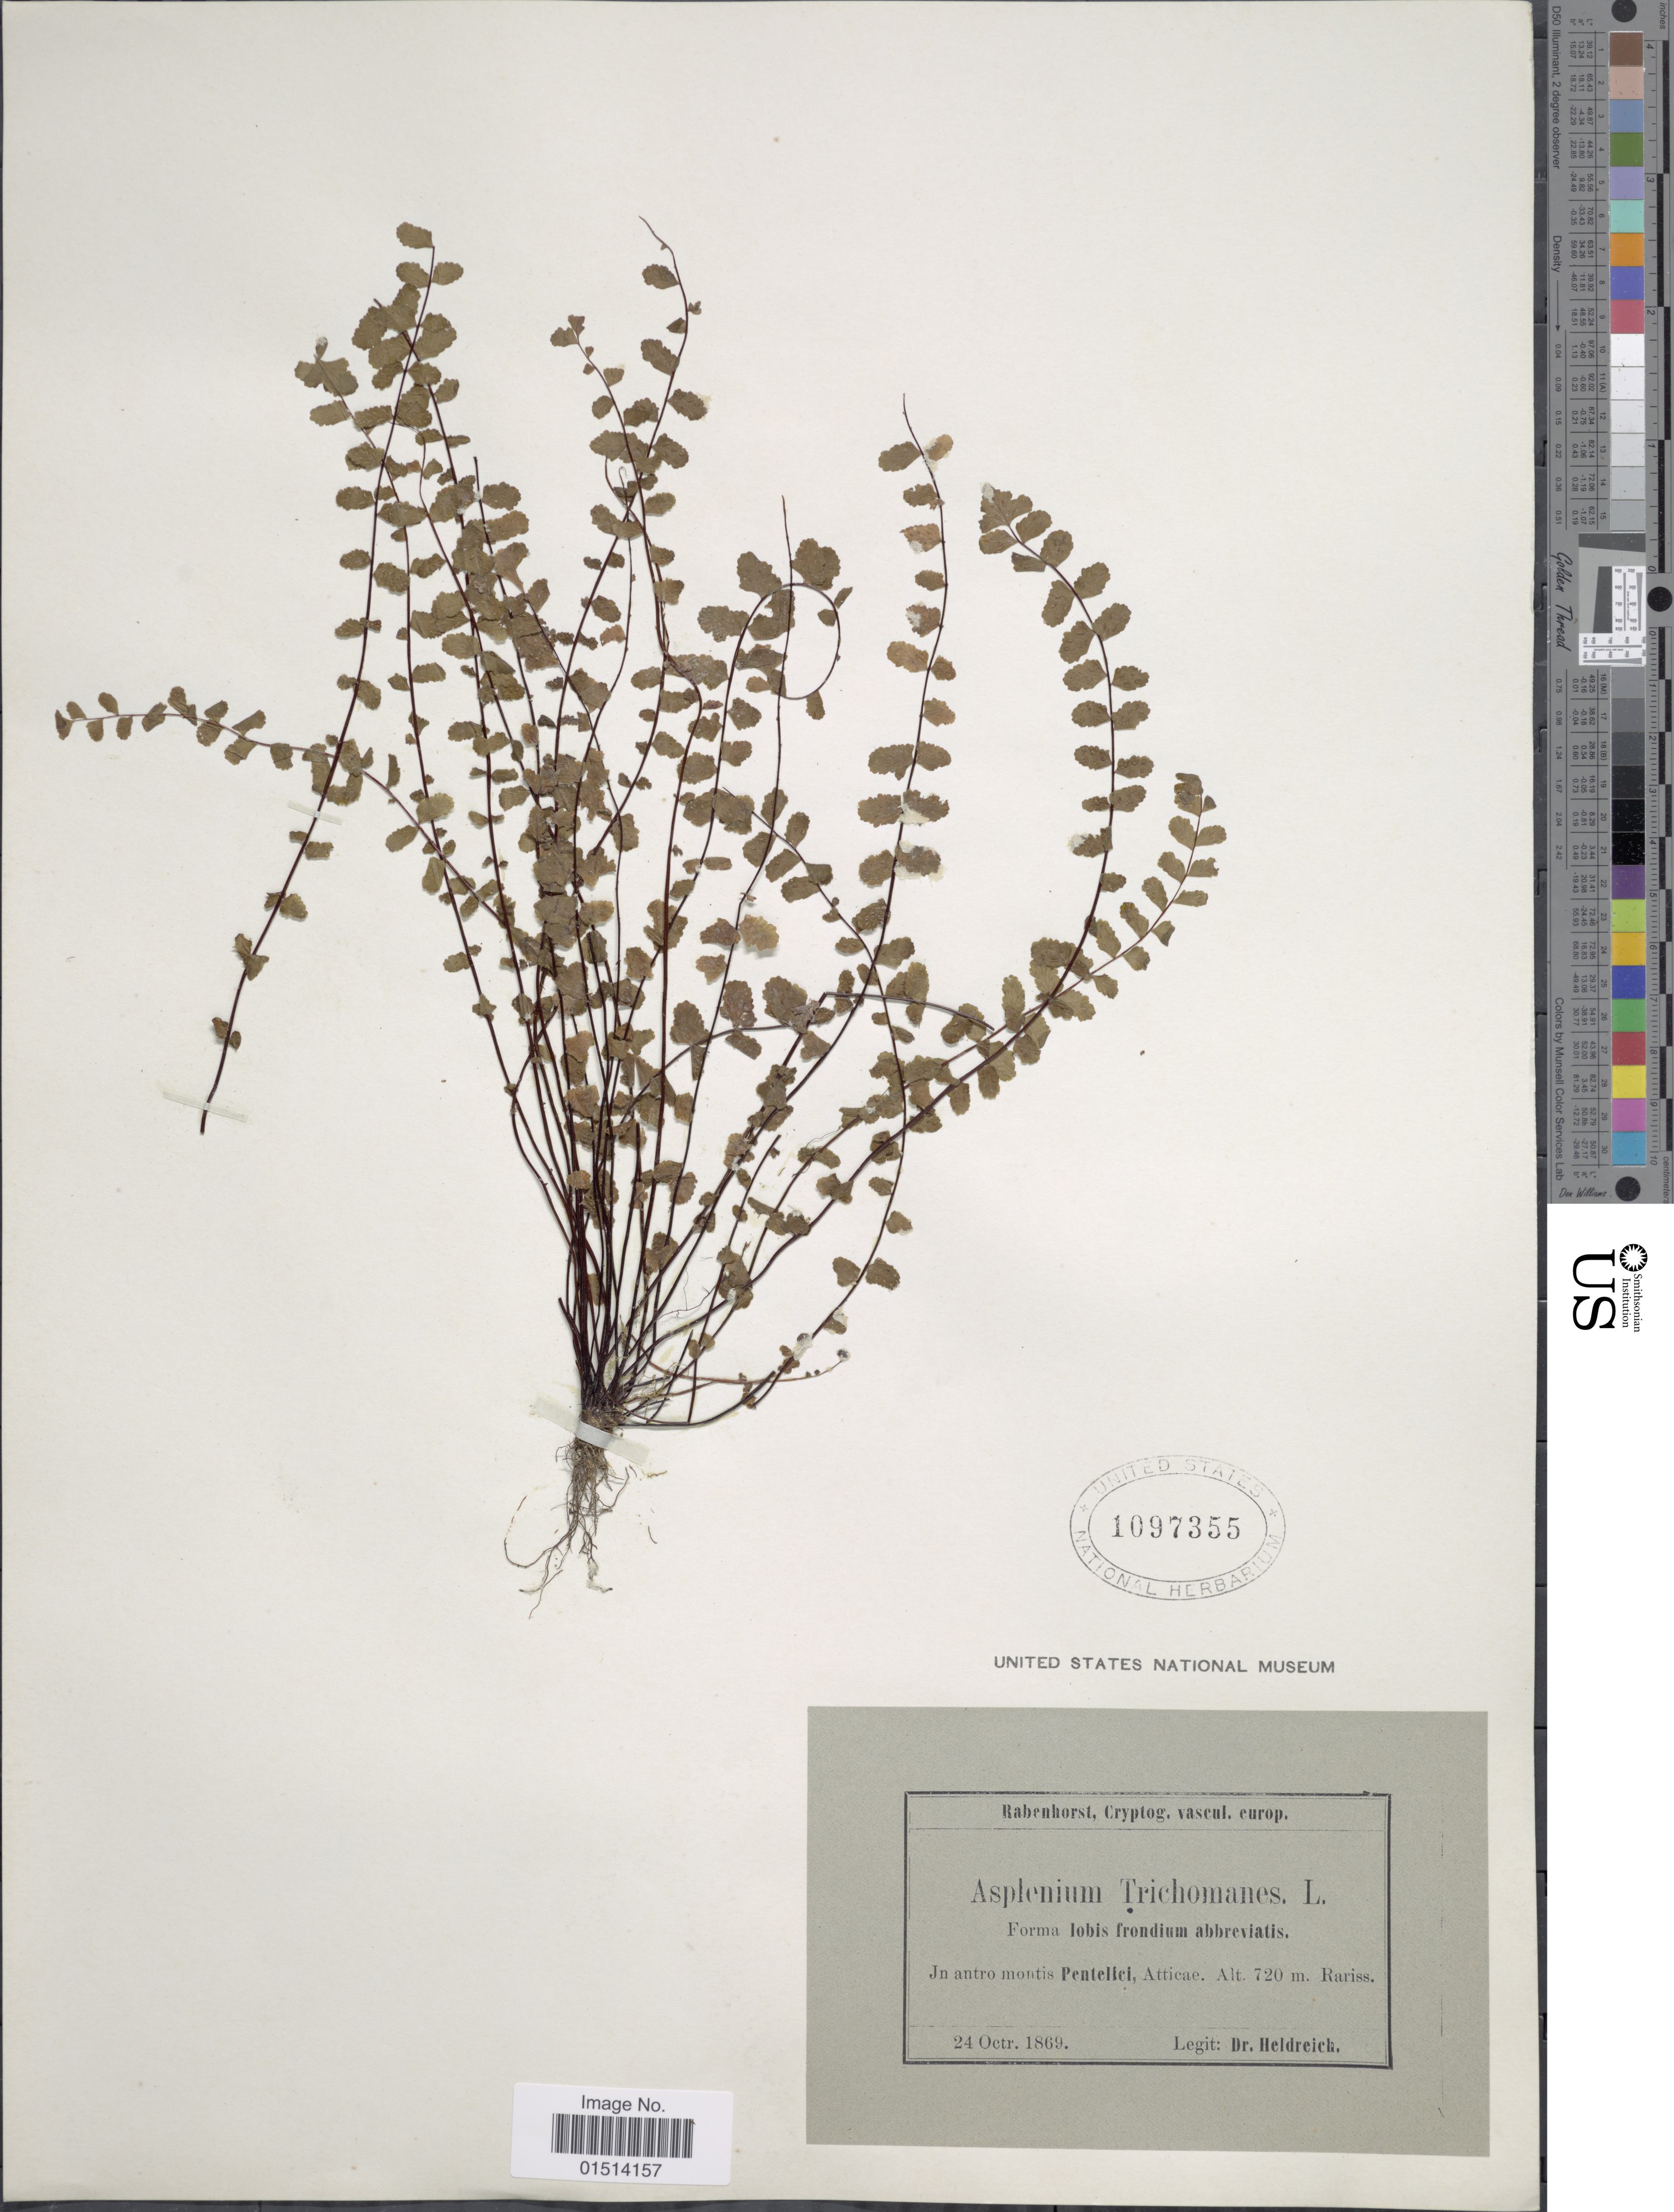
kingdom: Plantae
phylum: Tracheophyta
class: Polypodiopsida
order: Polypodiales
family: Aspleniaceae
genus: Asplenium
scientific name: Asplenium trichomanes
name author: L.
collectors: Heldreich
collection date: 1869-10-24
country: Greece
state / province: Attica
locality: Jn antro montis Pentelici, Atticae, Rariss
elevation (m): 720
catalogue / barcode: US 1097355